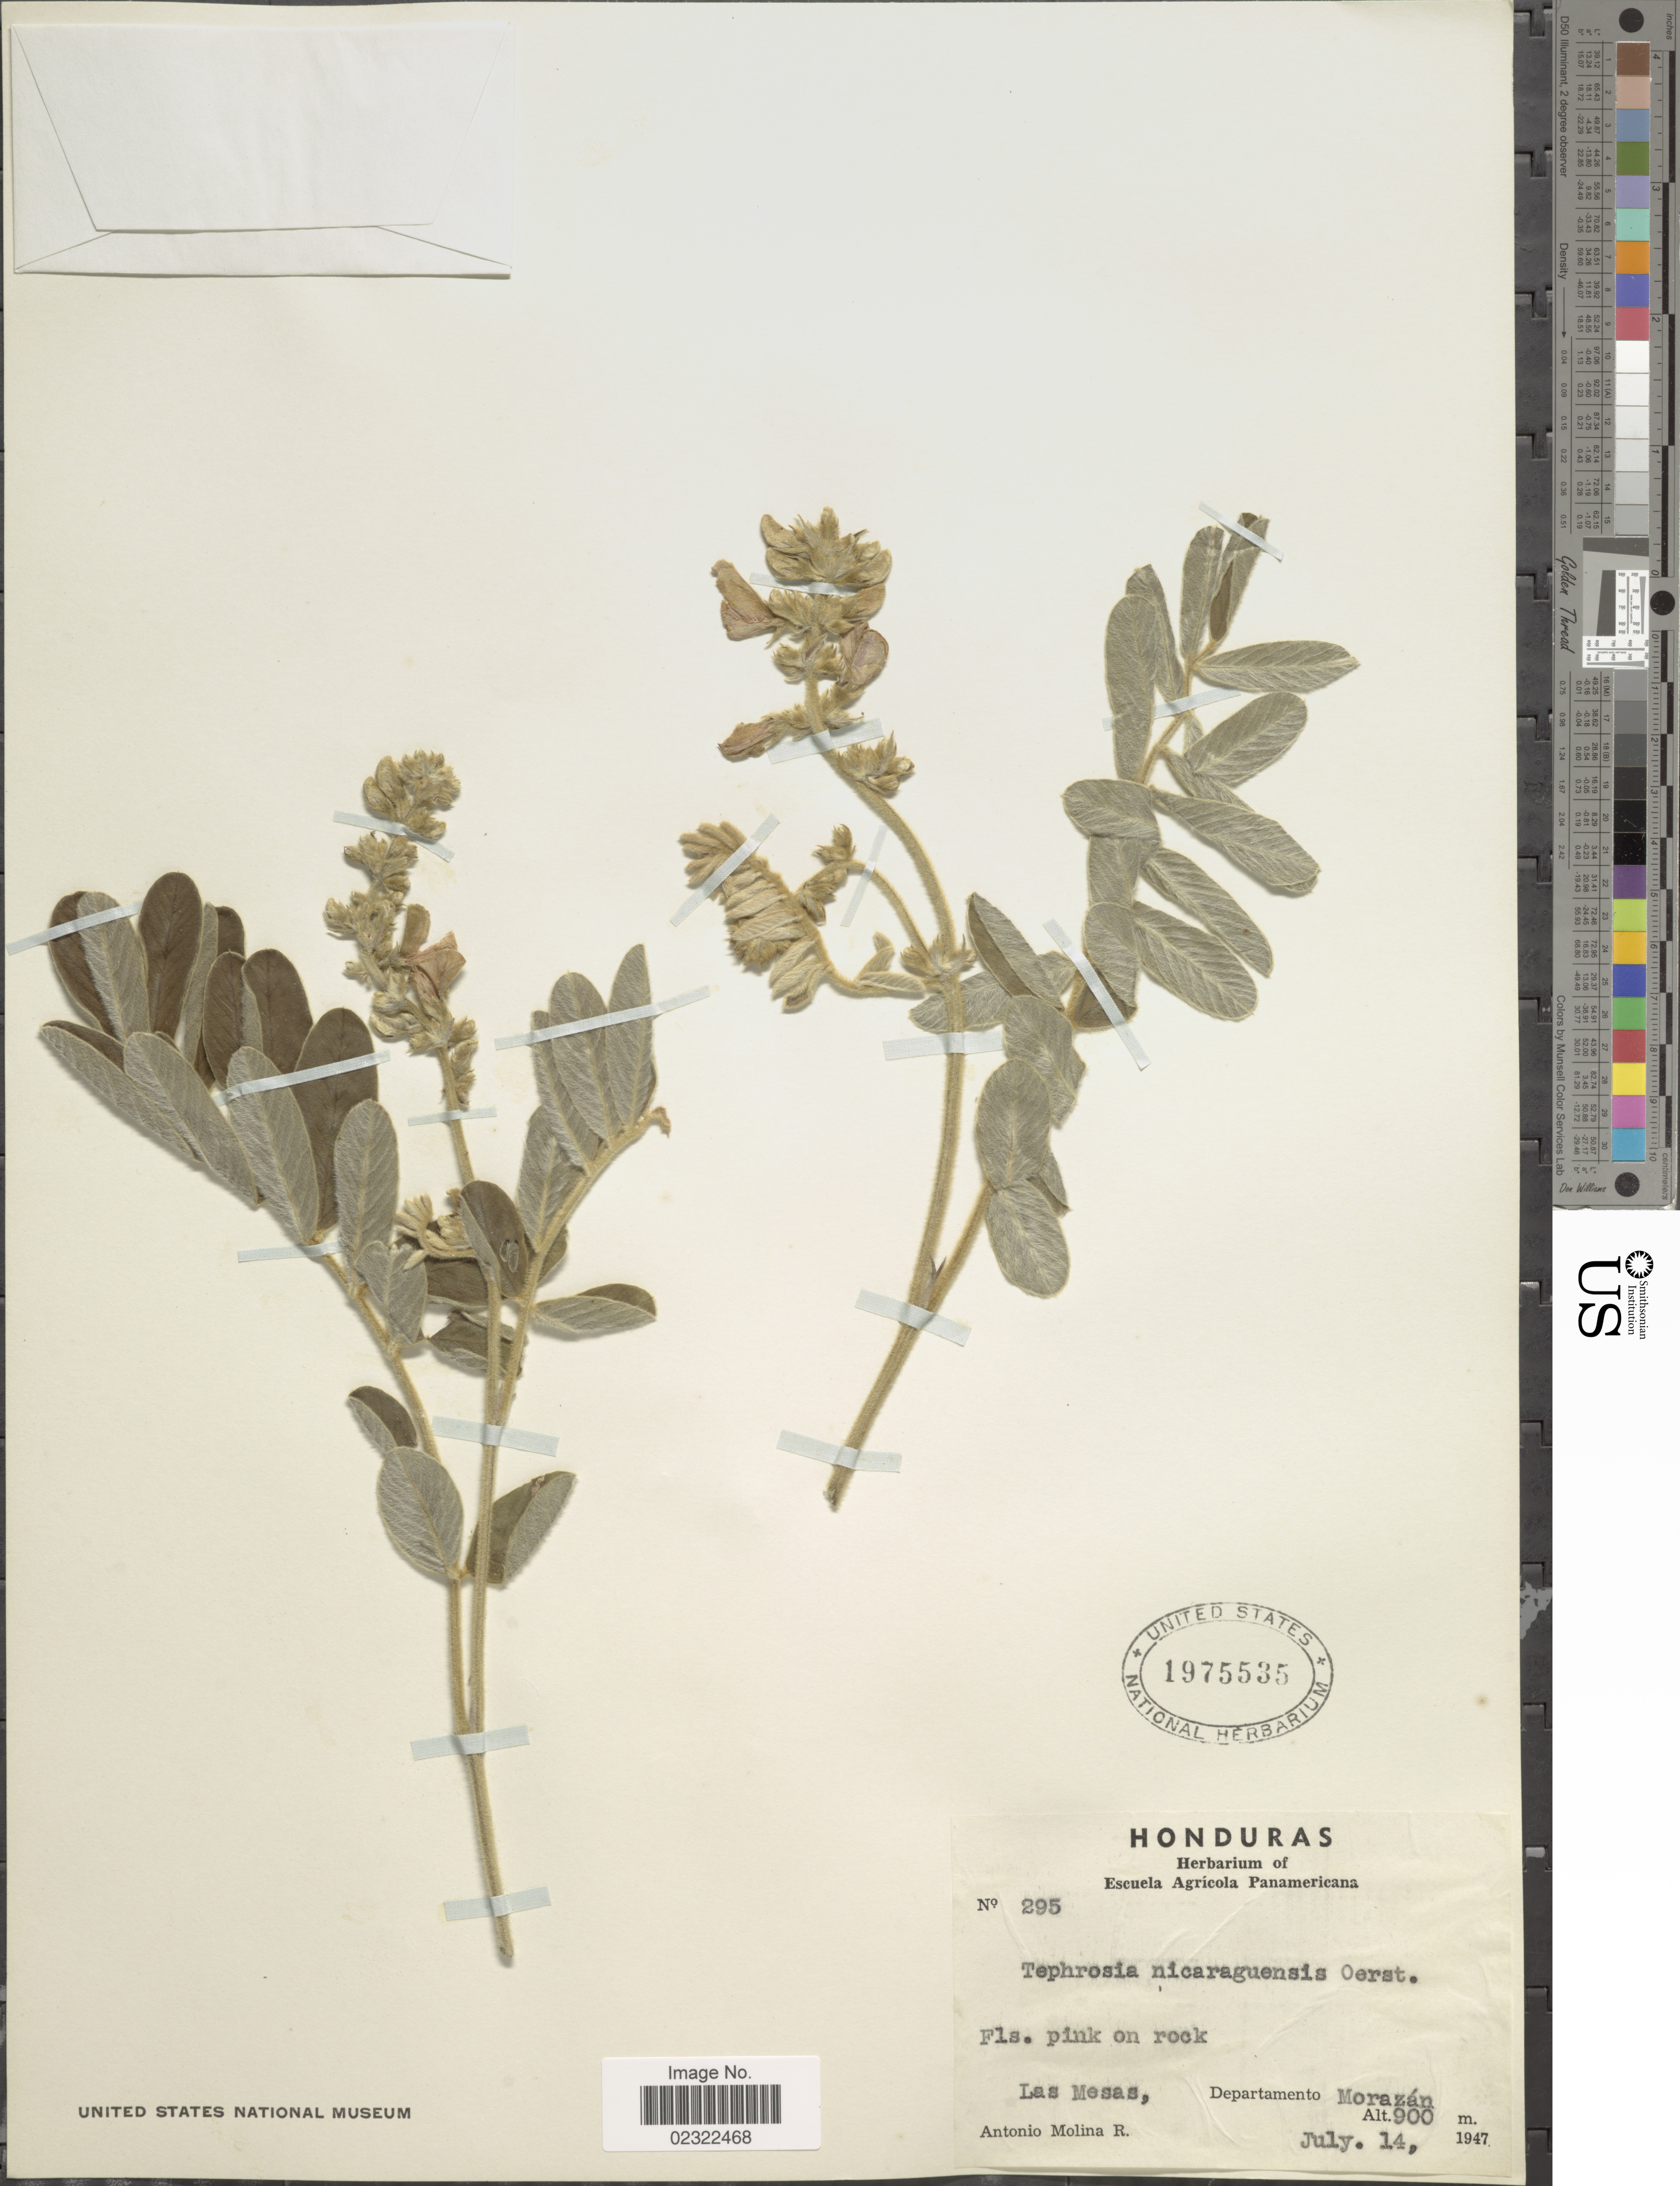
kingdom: Plantae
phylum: Tracheophyta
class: Magnoliopsida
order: Fabales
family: Fabaceae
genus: Tephrosia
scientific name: Tephrosia nicaraguensis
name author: Oerst.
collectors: A. Molina R.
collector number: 295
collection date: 1947-07-14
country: Honduras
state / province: Fco. Morazán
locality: Honduras, Las Mesas, Departamento Morazan.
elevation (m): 900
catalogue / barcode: US 1975535